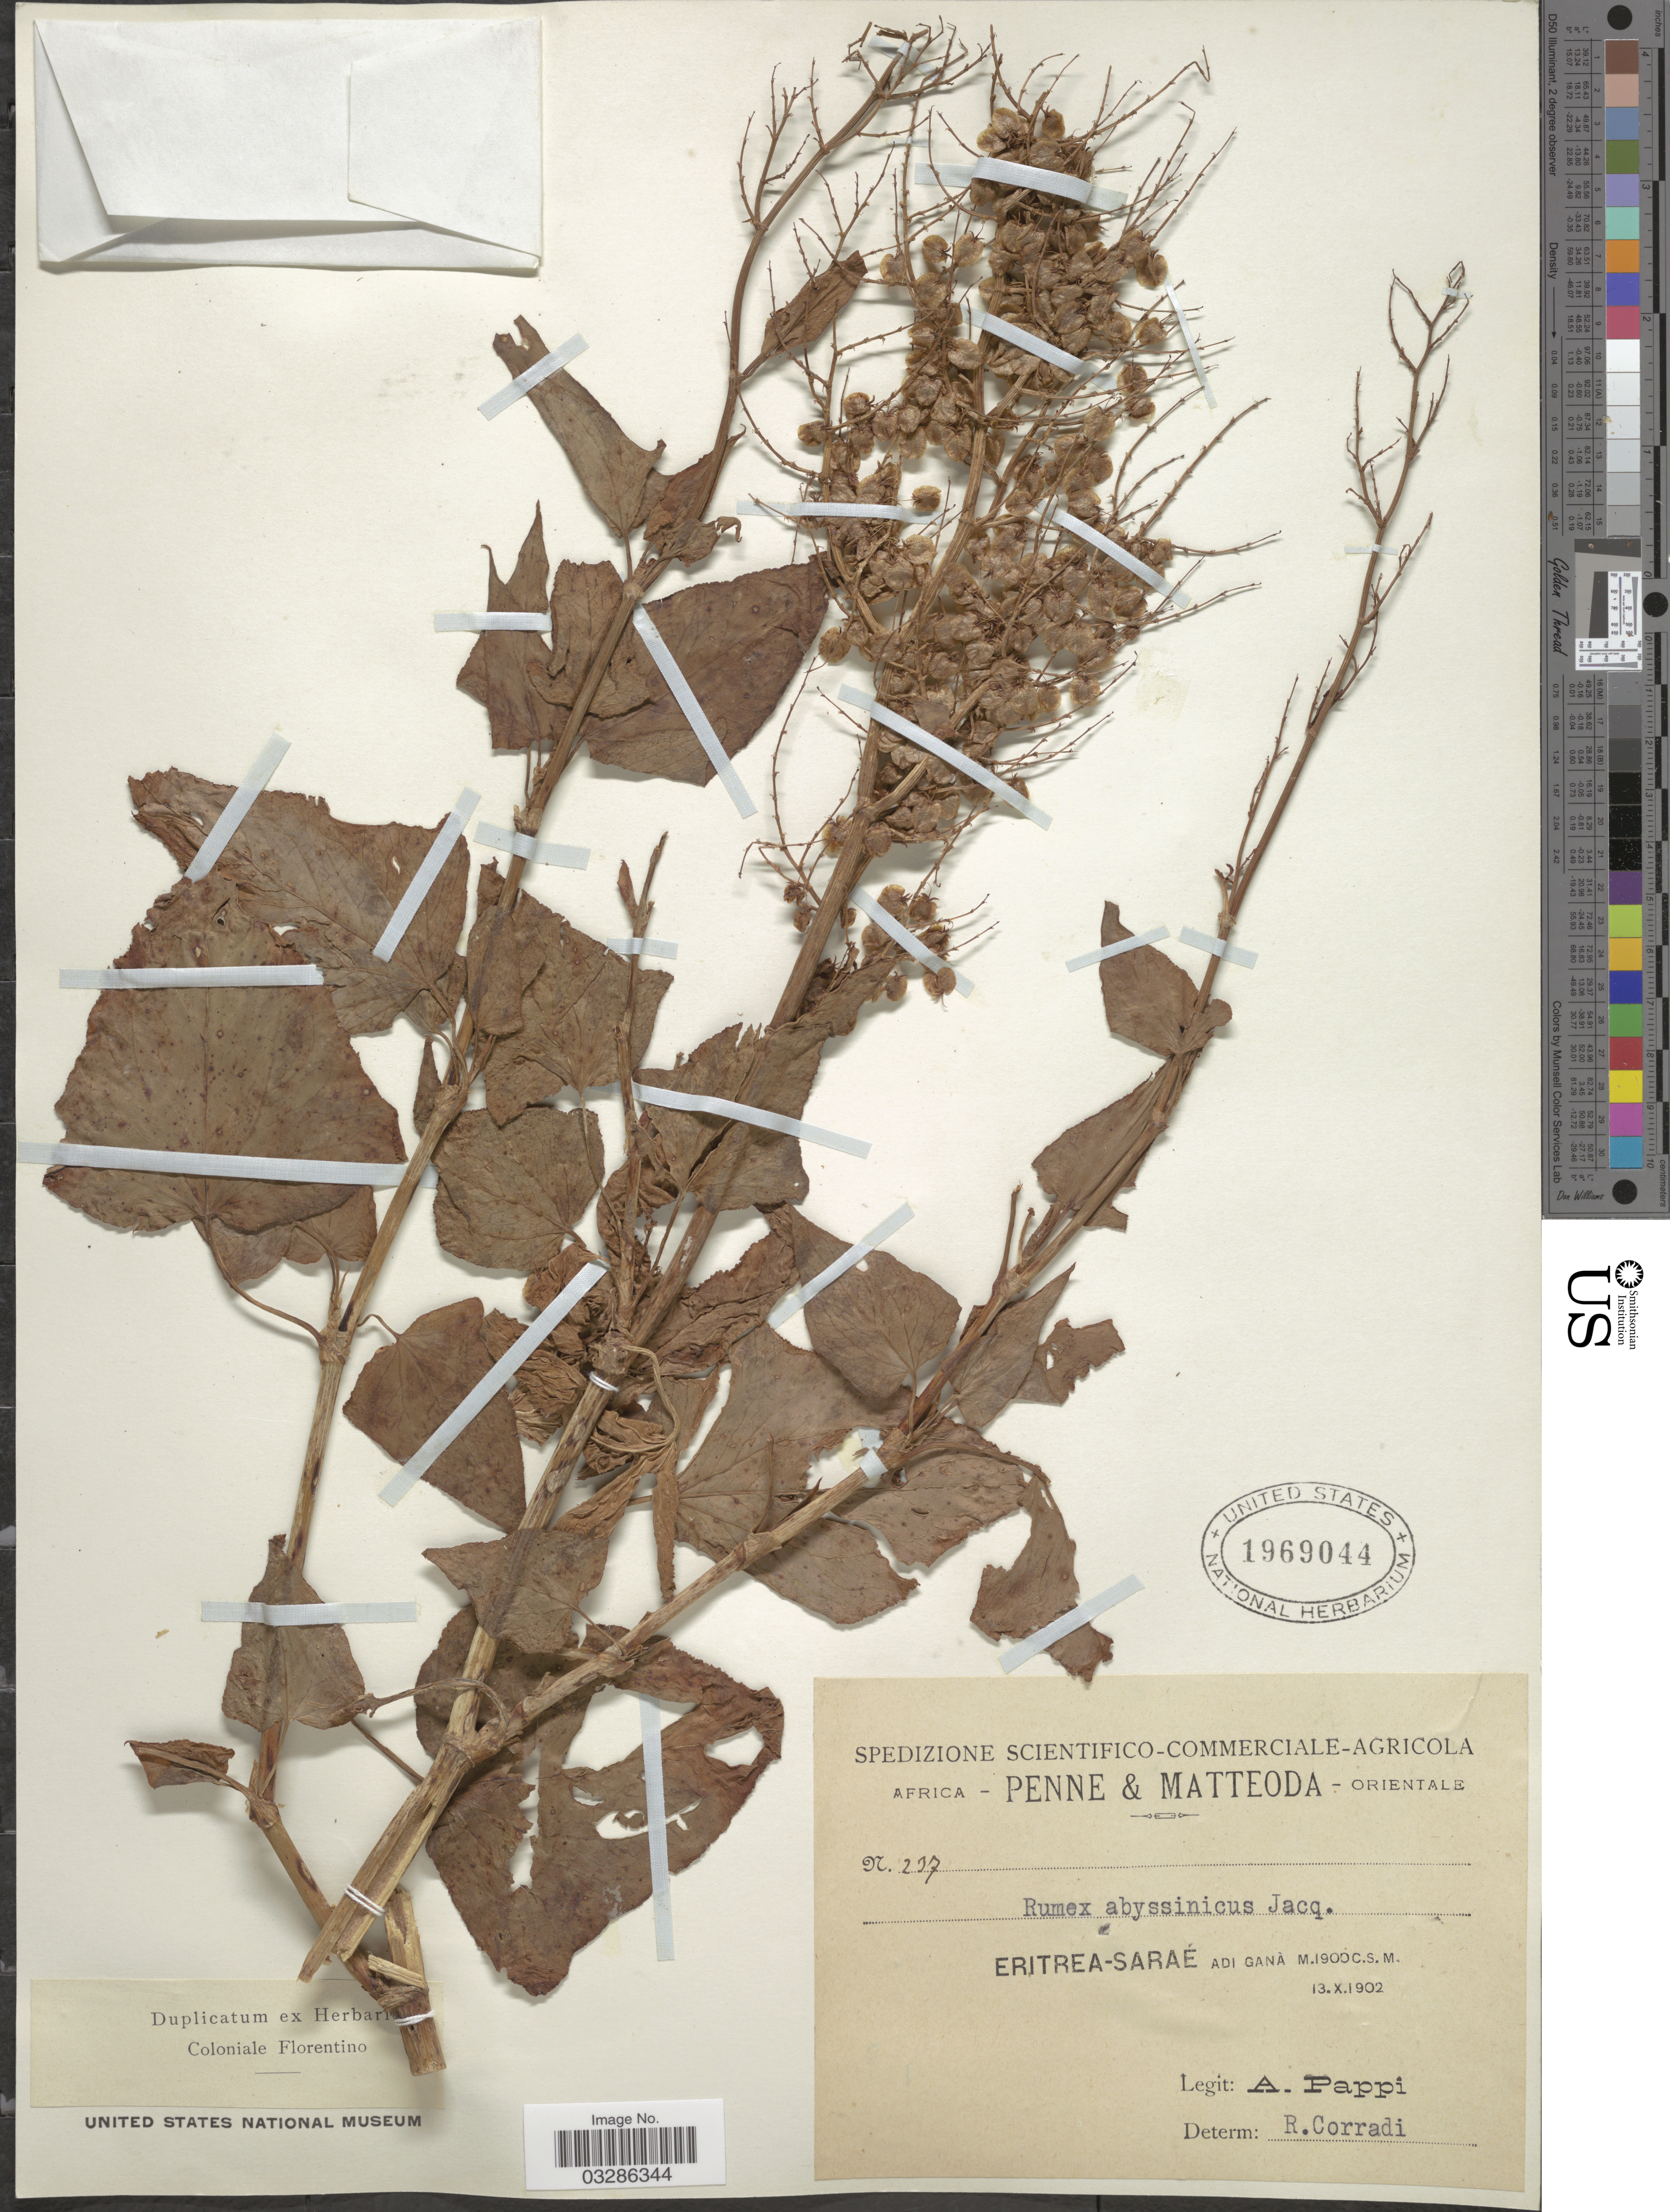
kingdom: Plantae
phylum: Tracheophyta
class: Magnoliopsida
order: Caryophyllales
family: Polygonaceae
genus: Rumex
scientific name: Rumex abyssinicus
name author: Jacq.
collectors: A. Pappi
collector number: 237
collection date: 1902-10-13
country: Eritrea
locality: Eritrea-Saraé Adi Ganà.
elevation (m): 1900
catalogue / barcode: US 1969044